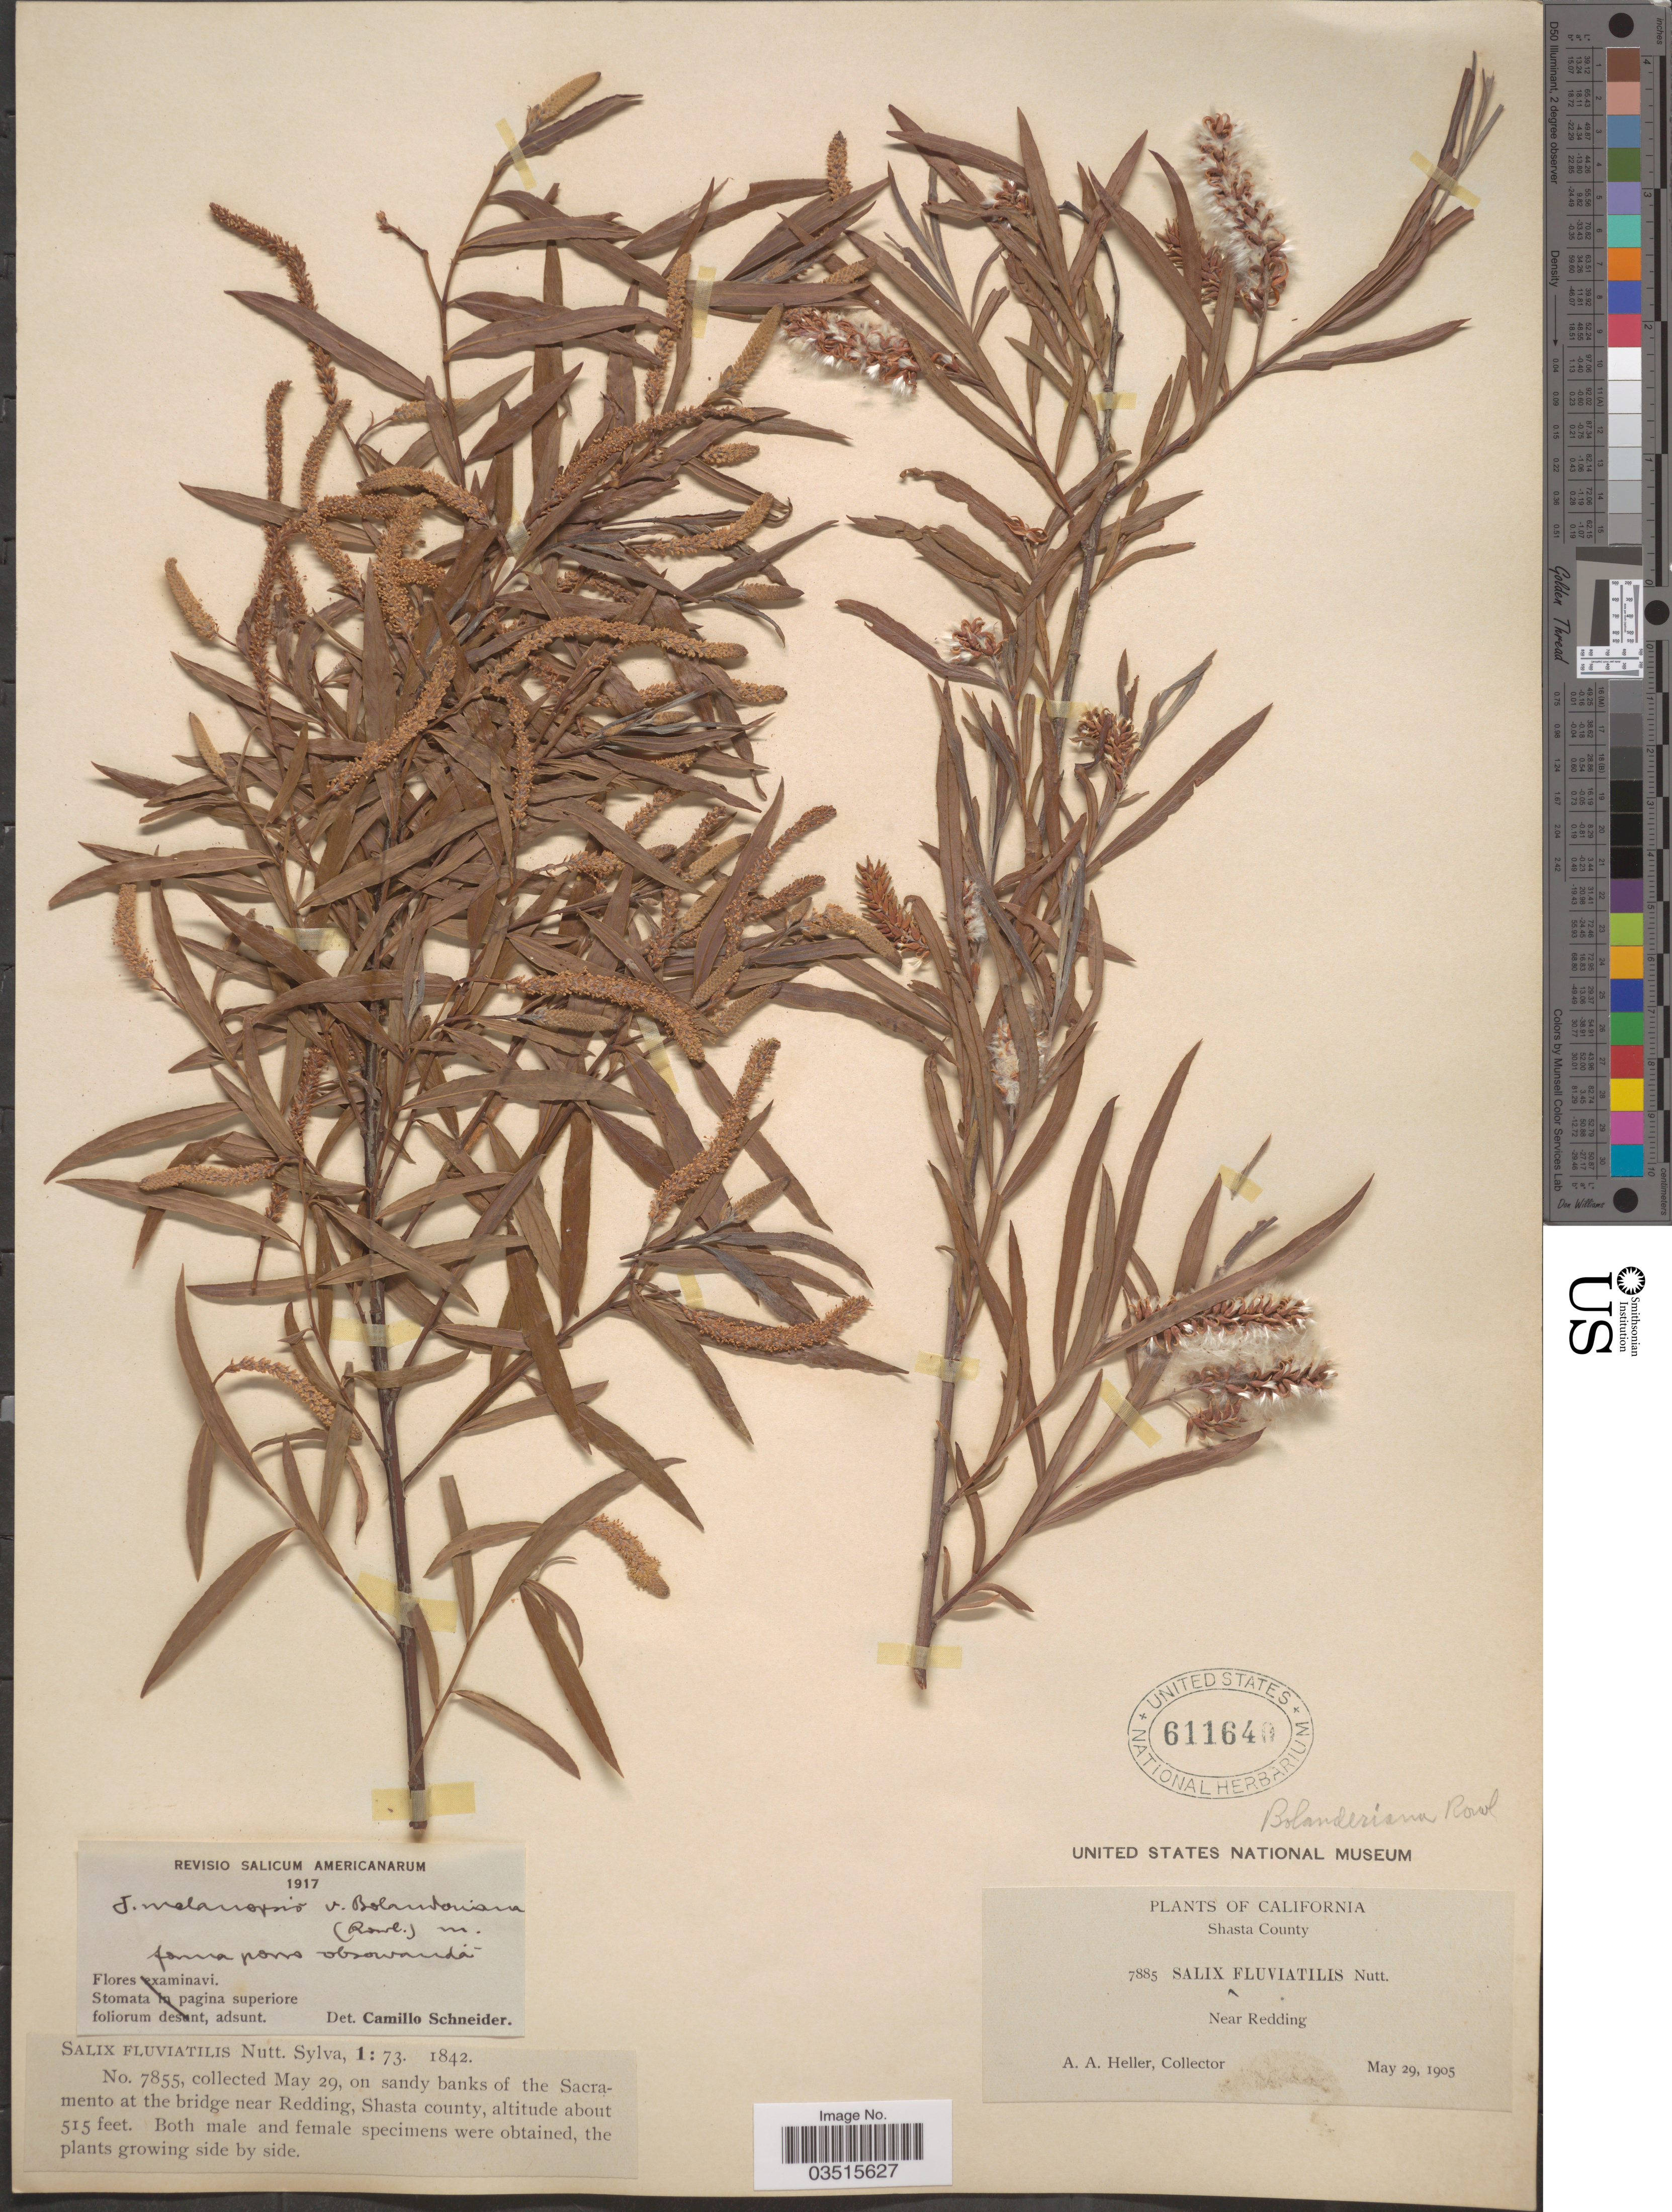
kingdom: Plantae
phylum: Tracheophyta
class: Magnoliopsida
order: Malpighiales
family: Salicaceae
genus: Salix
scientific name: Salix melanopsis var. bolanderiana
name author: (Rowlee) C.K. Schneid.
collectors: A. A. Heller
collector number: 7855/7885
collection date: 1905-05-29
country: United States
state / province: California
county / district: Shasta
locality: Shasta County. Near Redding. On sandy banks of the Sacramento at the bridge near Redding.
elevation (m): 157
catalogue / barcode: US 611640